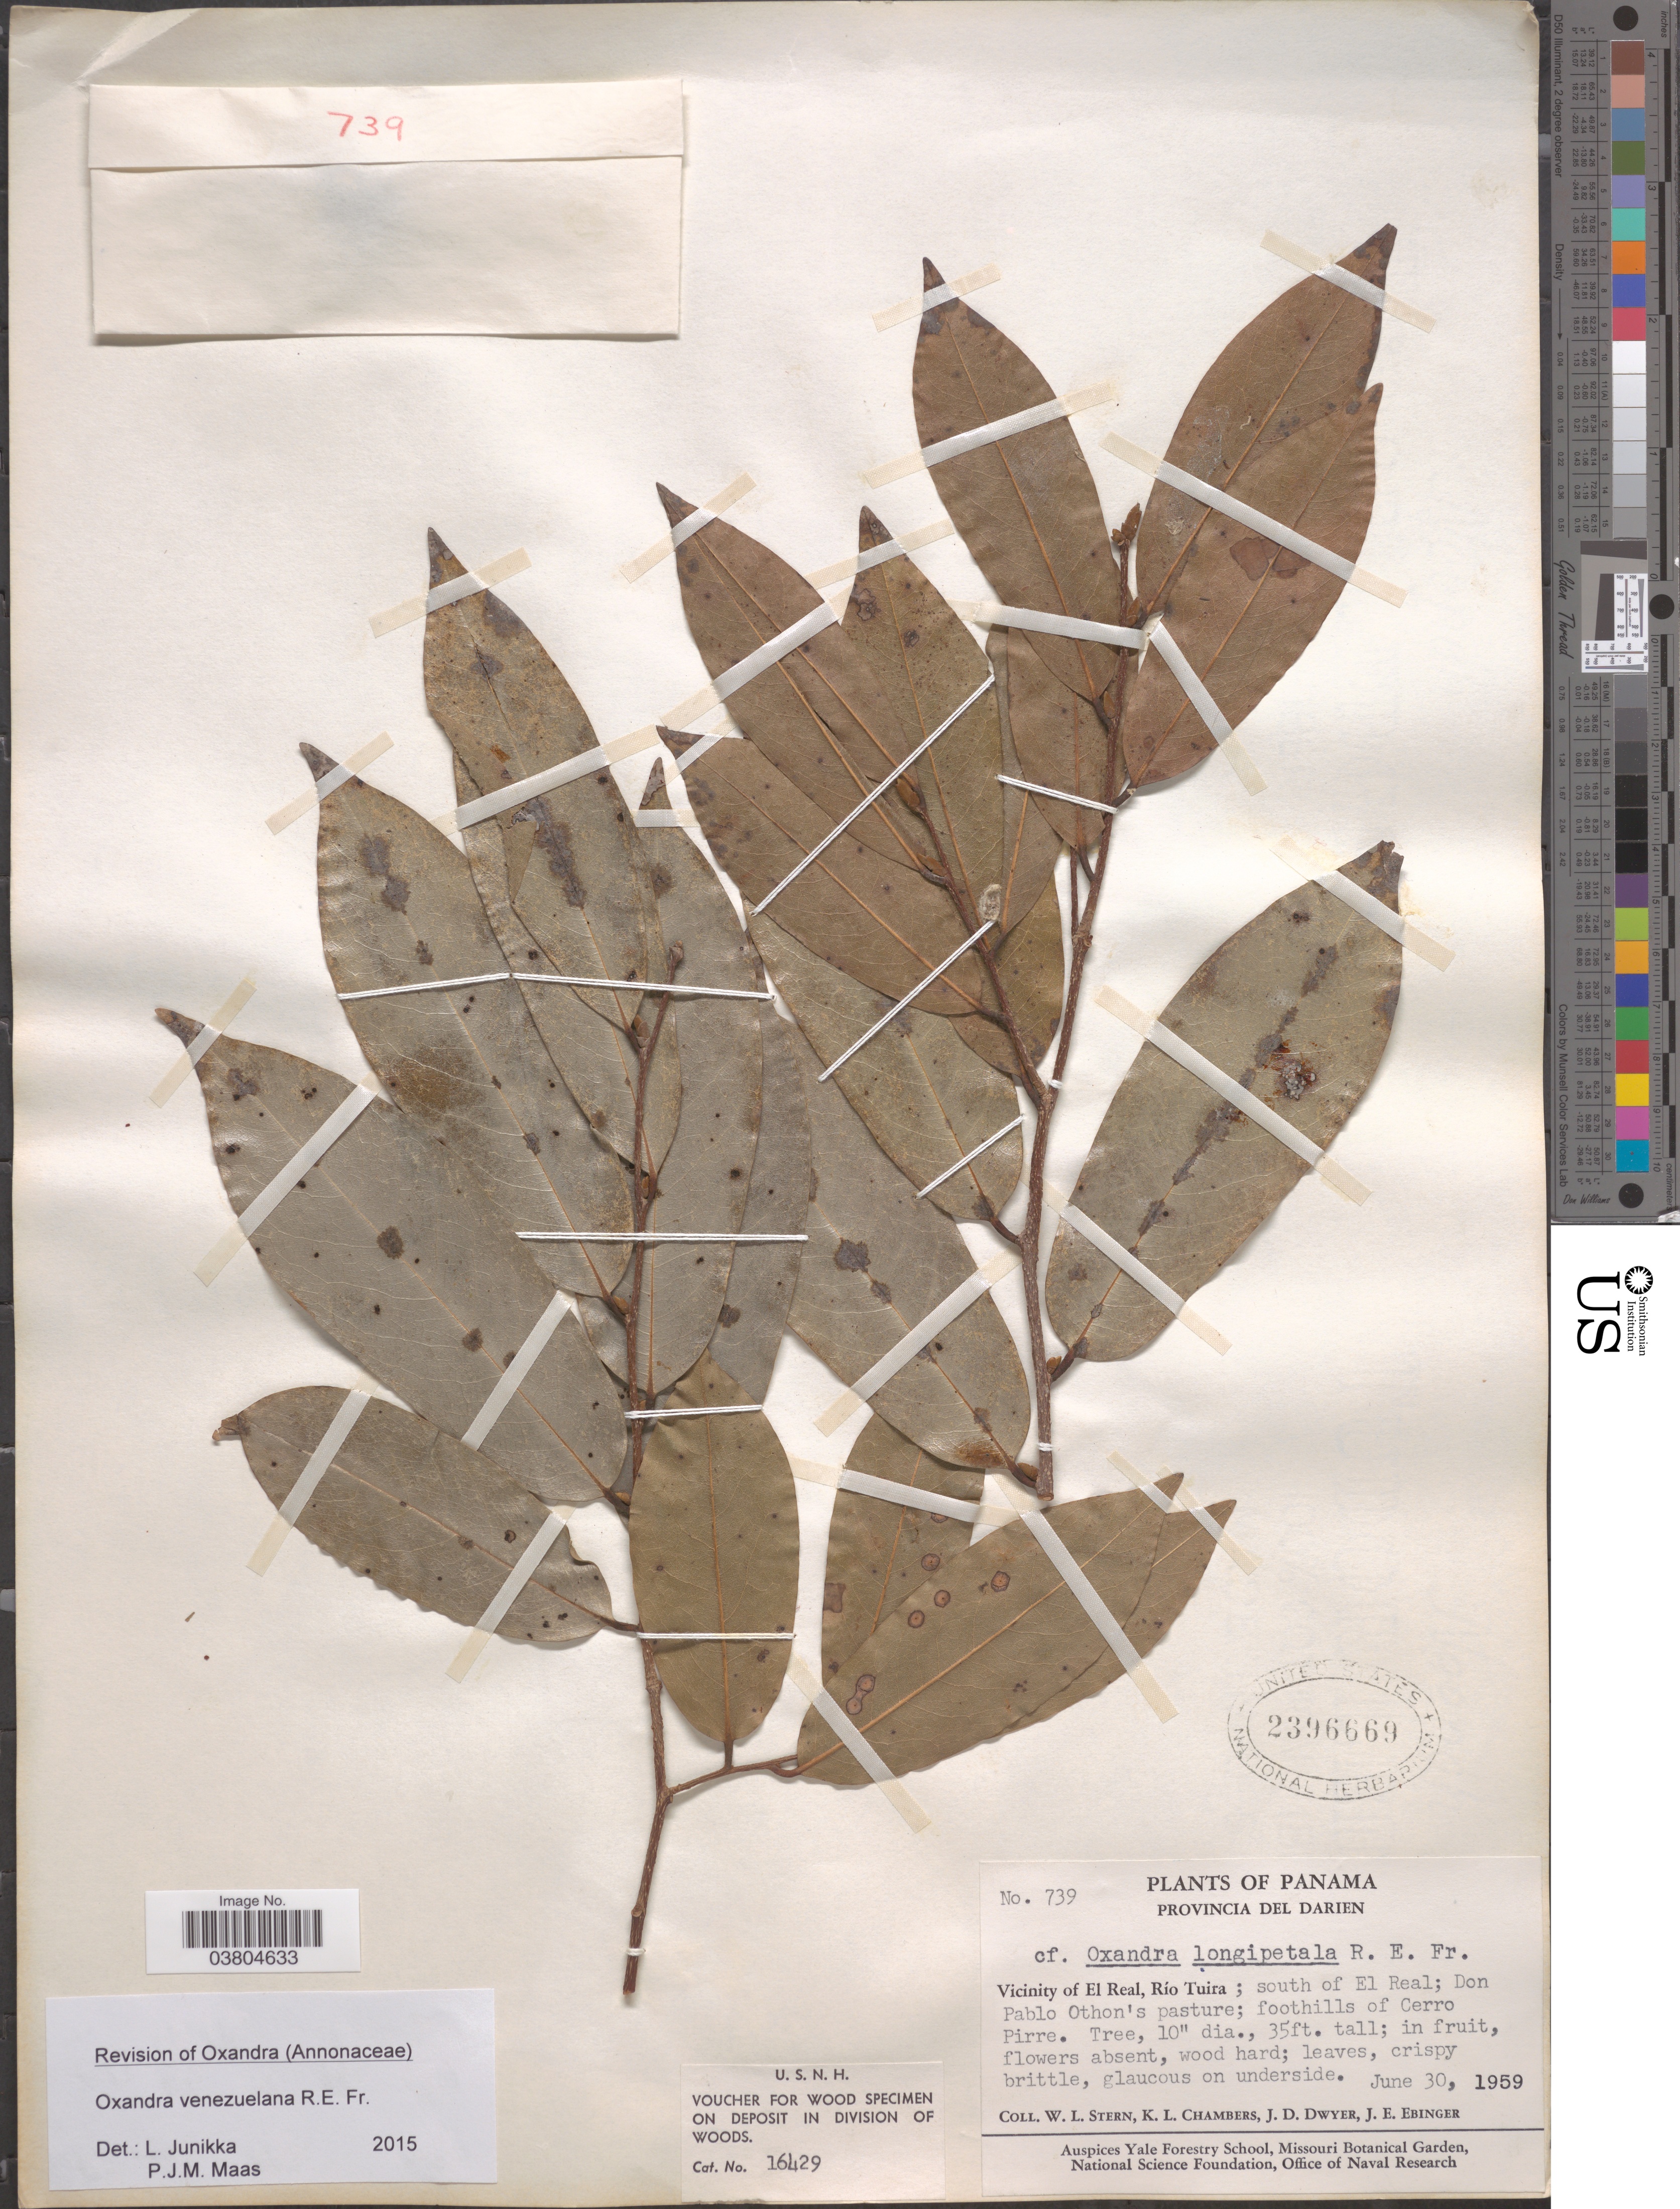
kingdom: Plantae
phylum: Tracheophyta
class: Magnoliopsida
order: Magnoliales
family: Annonaceae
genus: Oxandra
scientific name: Oxandra venezuelana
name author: R.E. Fr.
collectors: W. L. Stern, K. Chambers, J. D. Dwyer & J. Ebinger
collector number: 739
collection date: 1959-06-30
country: Panama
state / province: Darien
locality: Vicinity of El Real, Río Tuira; south of El Real; Don Pablo Othon's pasture; foothills of Cerro Pirre.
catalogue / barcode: US 2396669